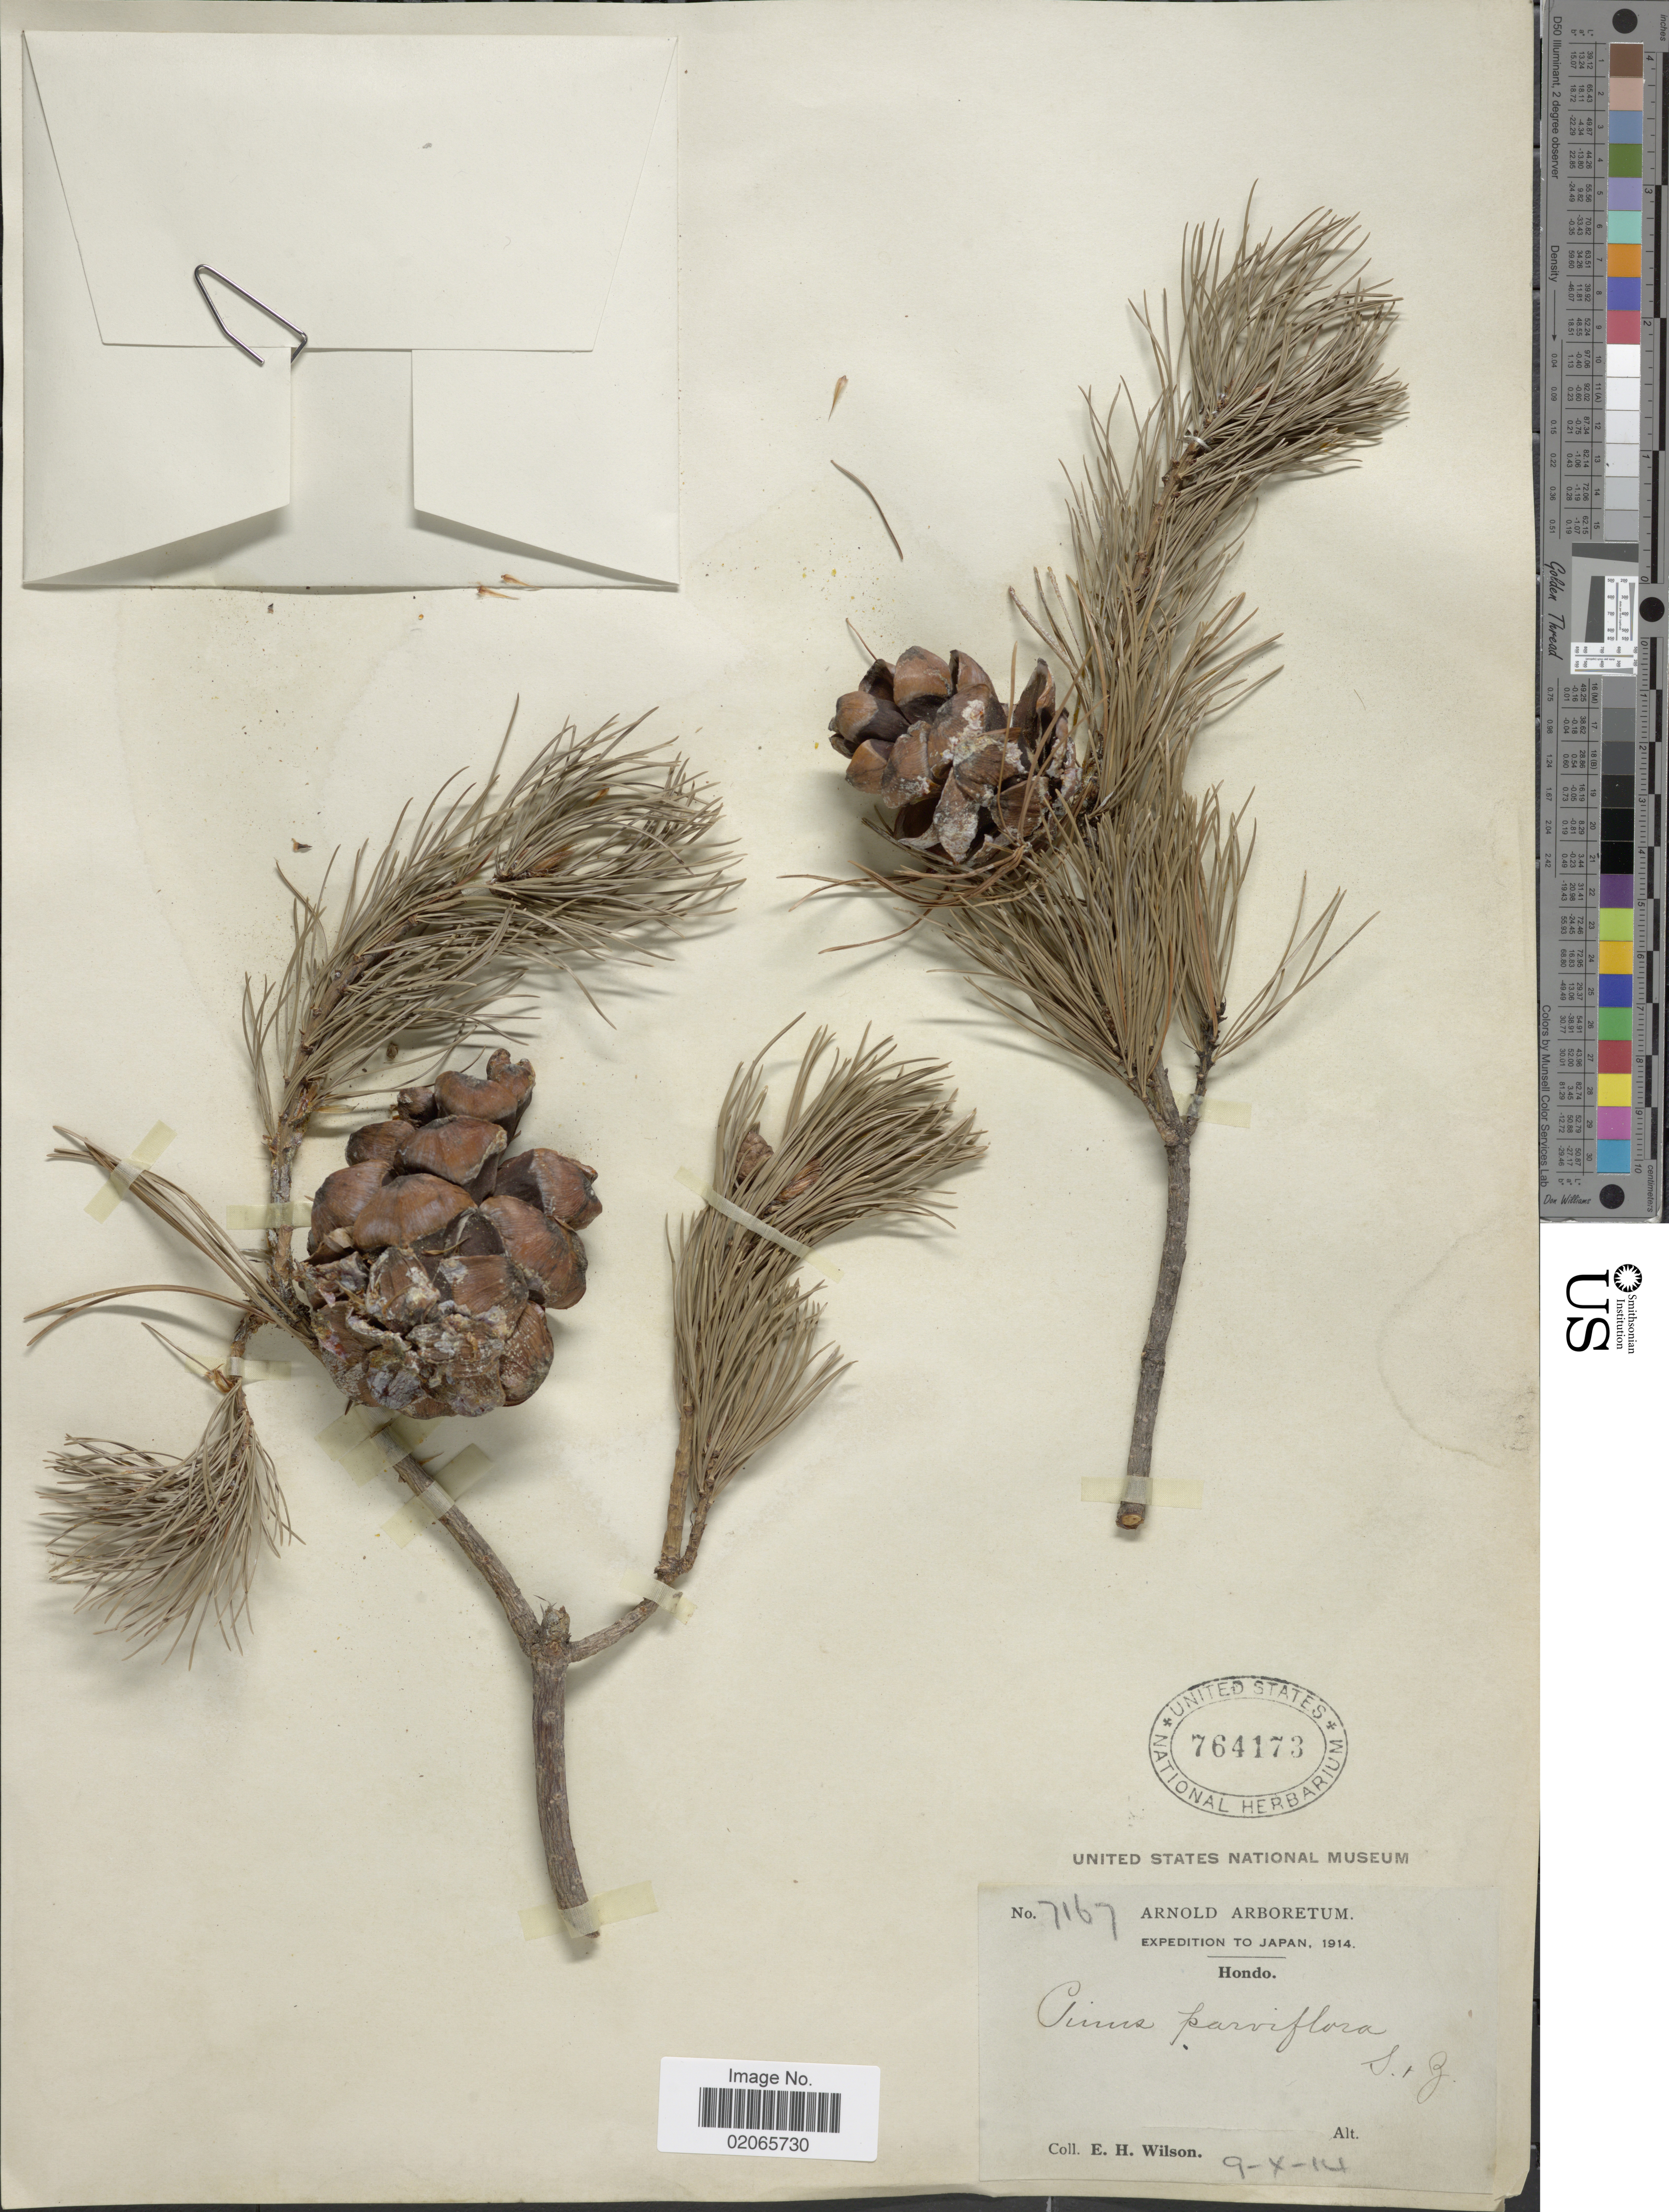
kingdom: Plantae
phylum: Tracheophyta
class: Pinopsida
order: Pinales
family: Pinaceae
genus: Pinus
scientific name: Pinus parviflora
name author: Siebold & Zucc.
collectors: E. Wilson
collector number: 7167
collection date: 1914-10-09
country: Japan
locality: Hondo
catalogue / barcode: US 764173